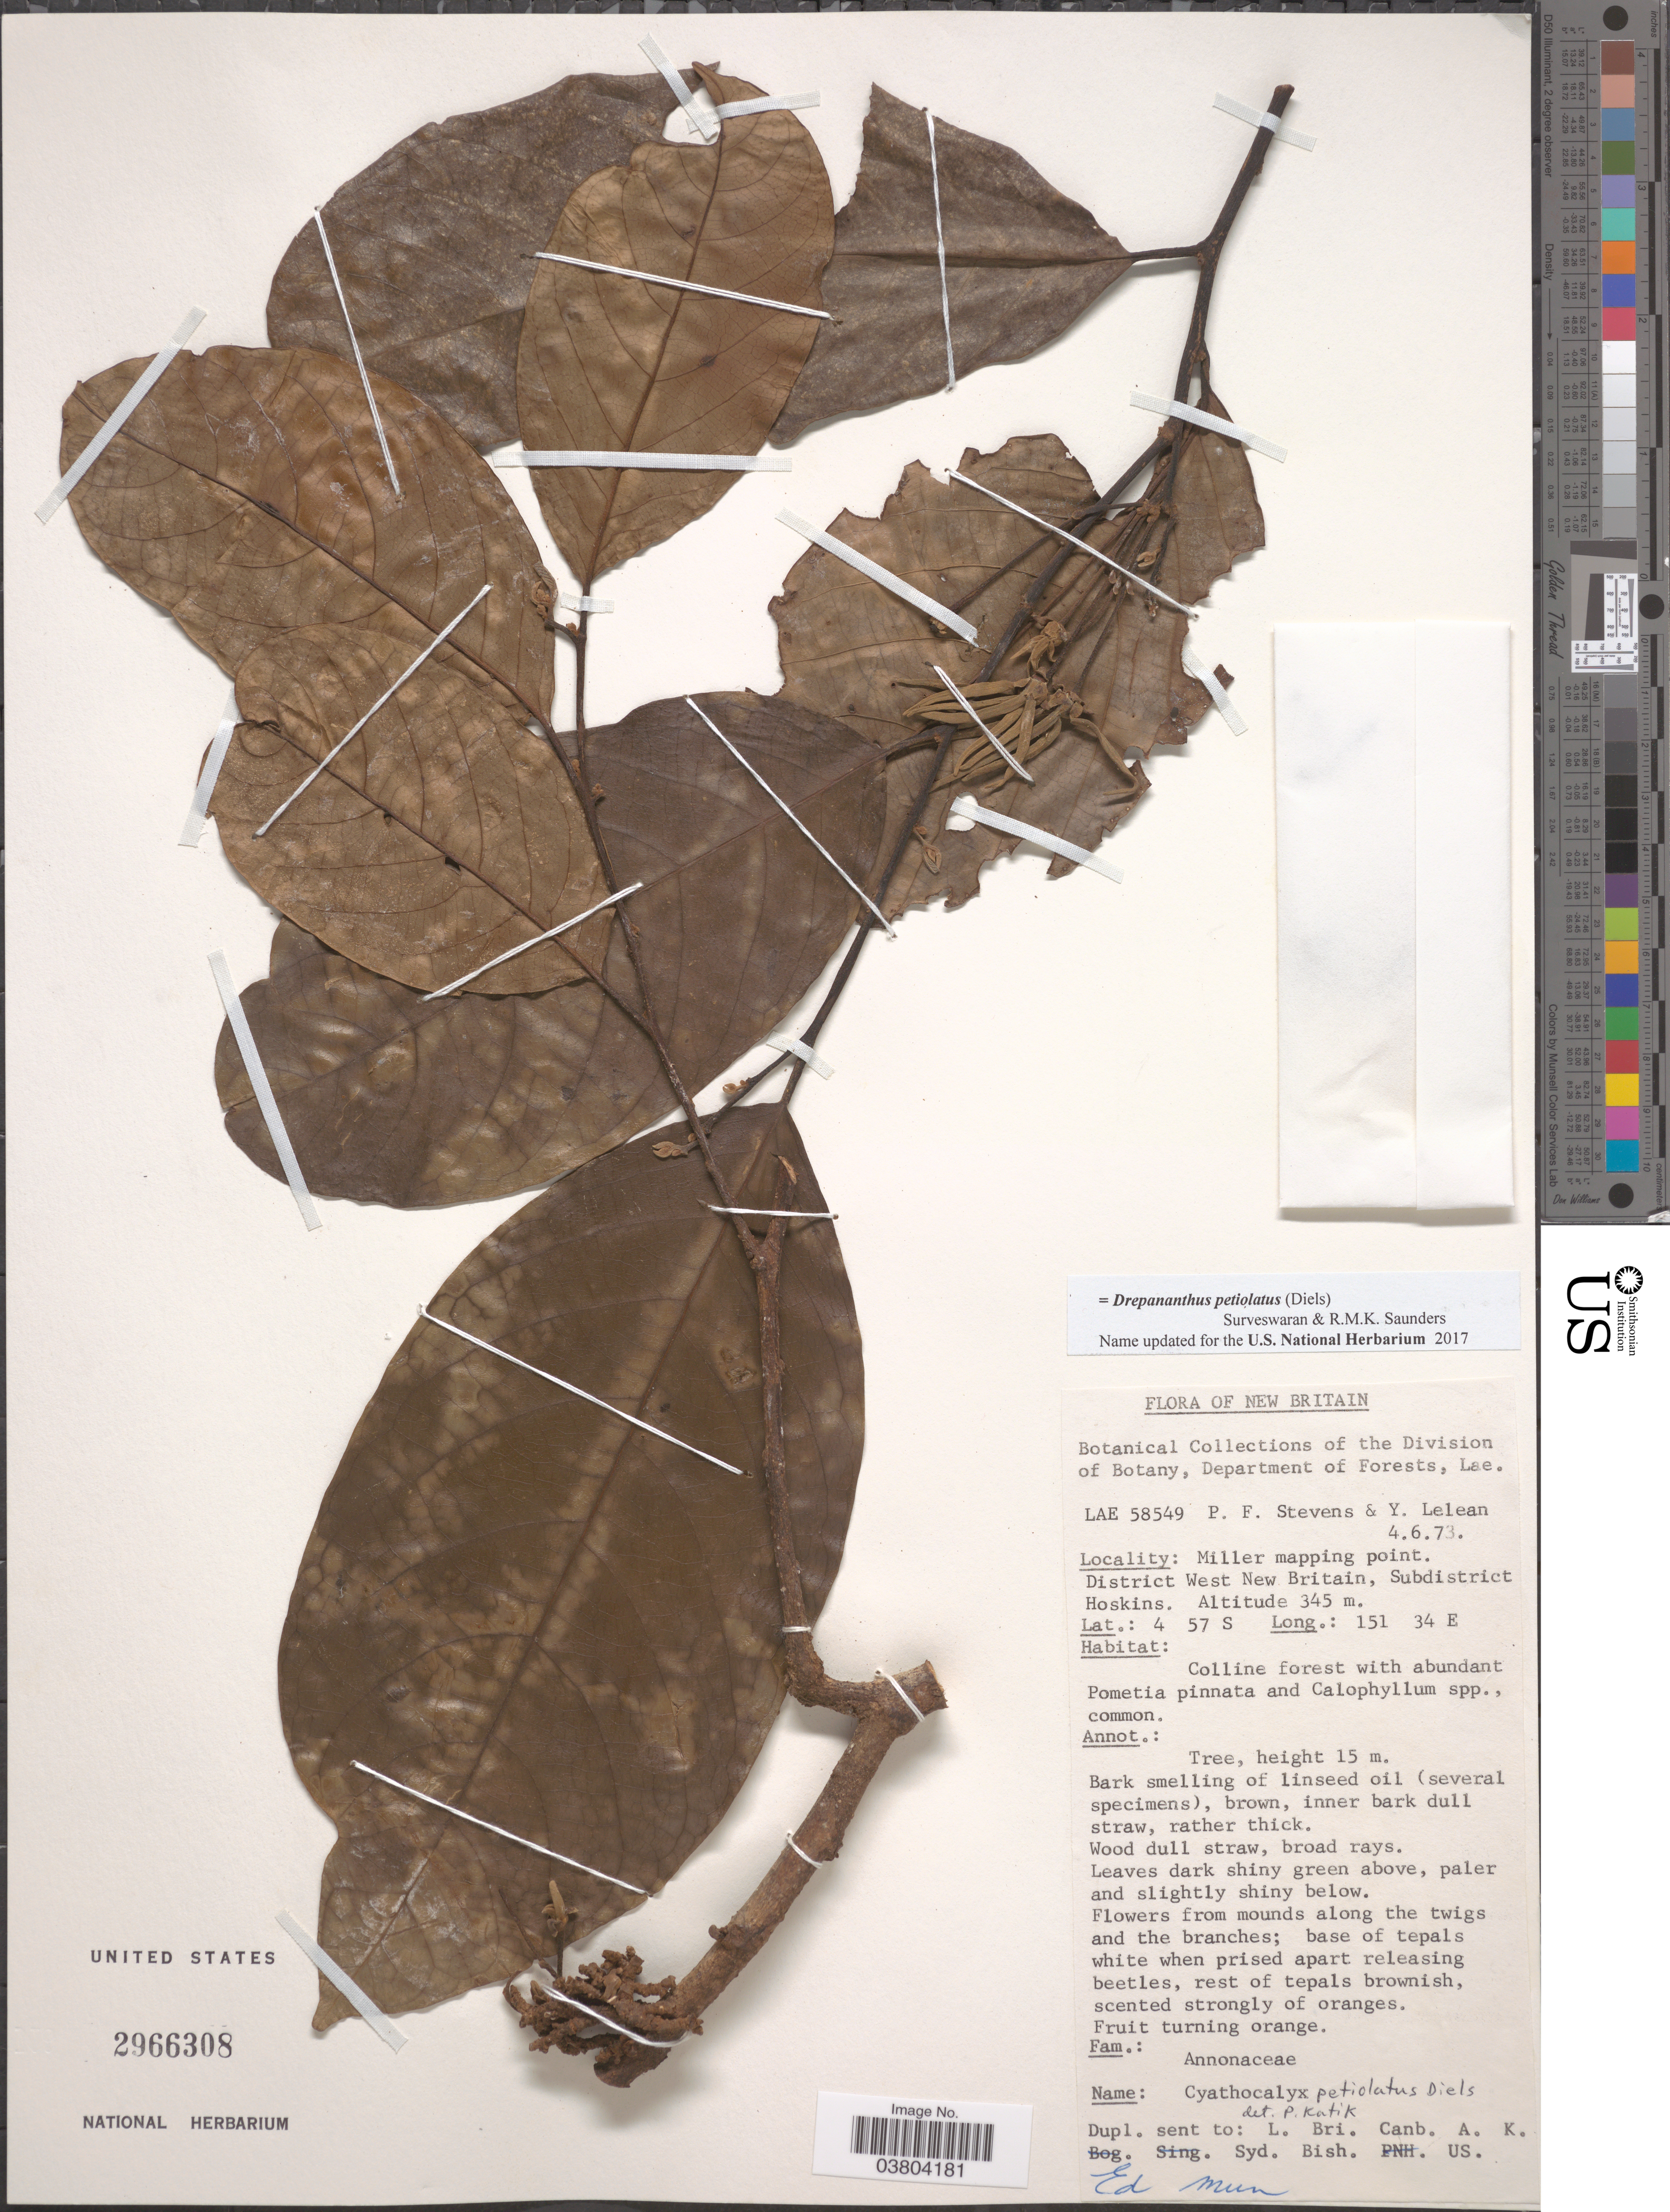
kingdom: Plantae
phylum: Tracheophyta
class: Magnoliopsida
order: Magnoliales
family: Annonaceae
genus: Drepananthus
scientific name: Drepananthus petiolatus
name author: (Diels) Surveswaran & R.M.K. Saunders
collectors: P. F. Stevens & Y. Lelean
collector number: LAE 58549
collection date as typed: Transcribed d/m/y: 4/6/73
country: Papua New Guinea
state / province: West New Britain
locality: New Britain. [unsure placement] Miller mapping point. District West New Britain, Subdistrict Hoskins.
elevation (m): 345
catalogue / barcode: US 2966308